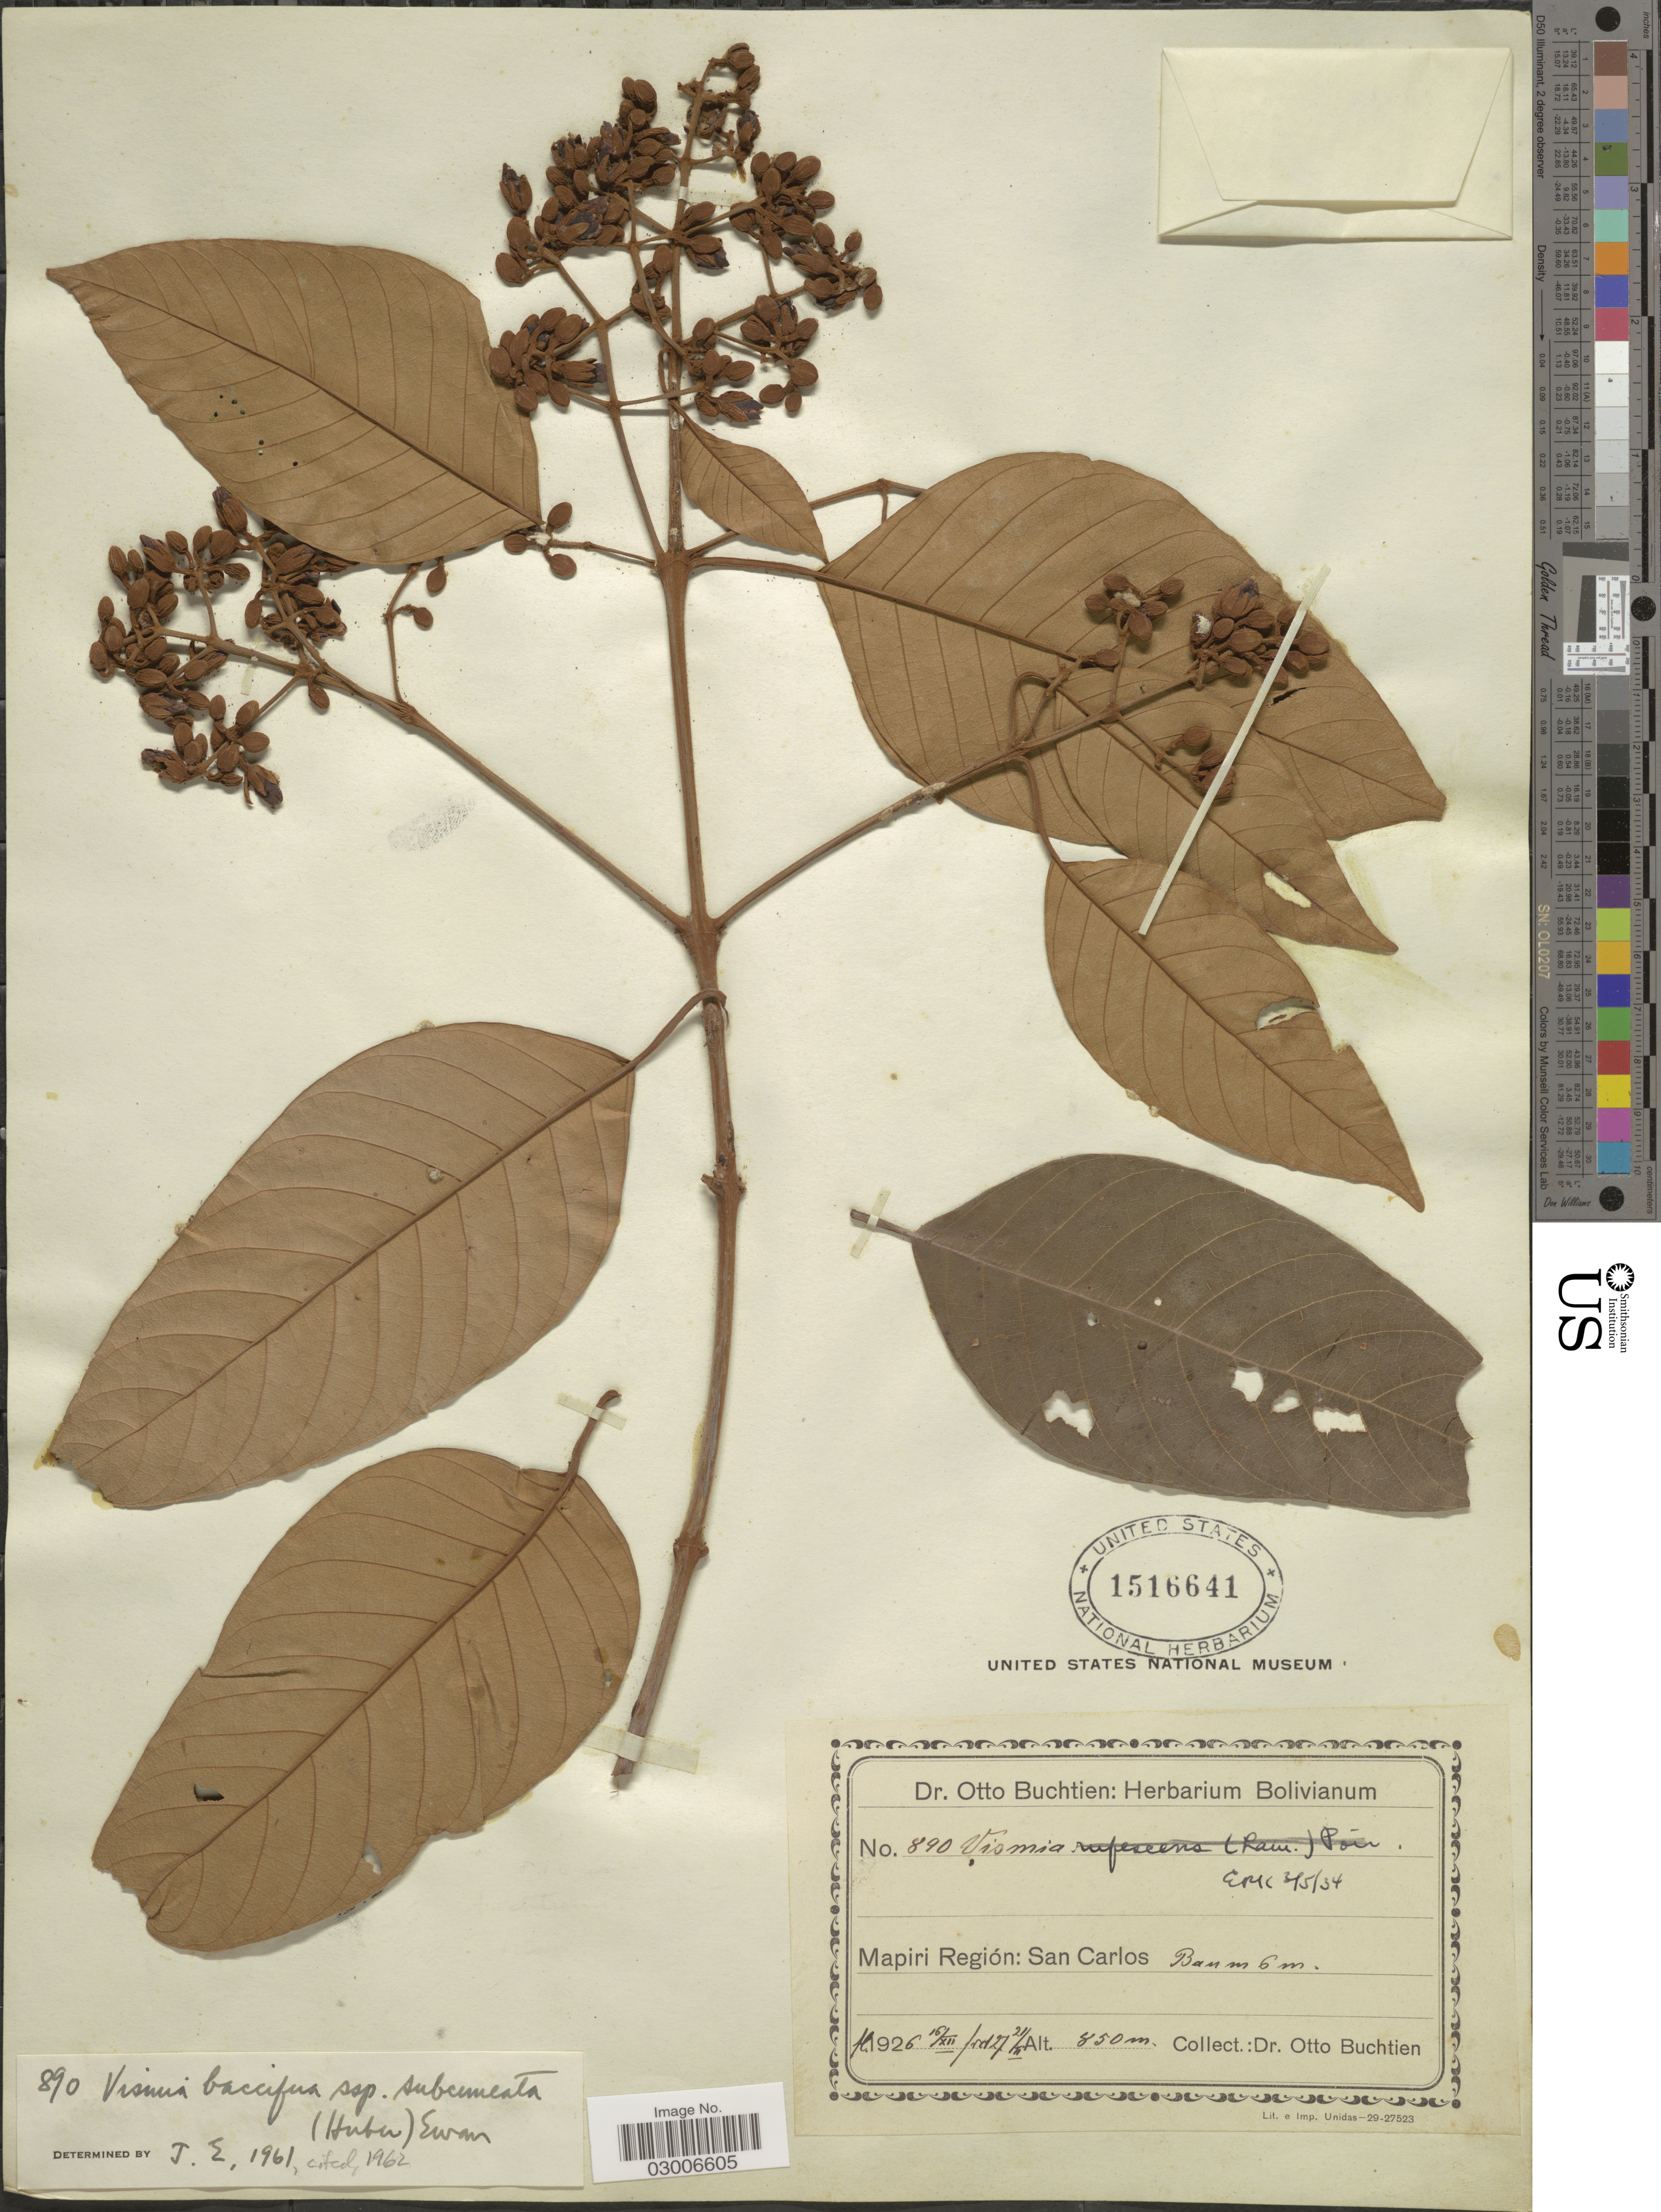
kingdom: Plantae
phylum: Tracheophyta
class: Magnoliopsida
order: Malpighiales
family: Hypericaceae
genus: Vismia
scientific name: Vismia baccifera subsp. subcuneata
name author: (Huber) Ewan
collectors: O. Buchtien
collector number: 890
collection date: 1926-12-16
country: Bolivia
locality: Mapiri Región: San Carlos.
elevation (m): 850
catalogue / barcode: US 1516641